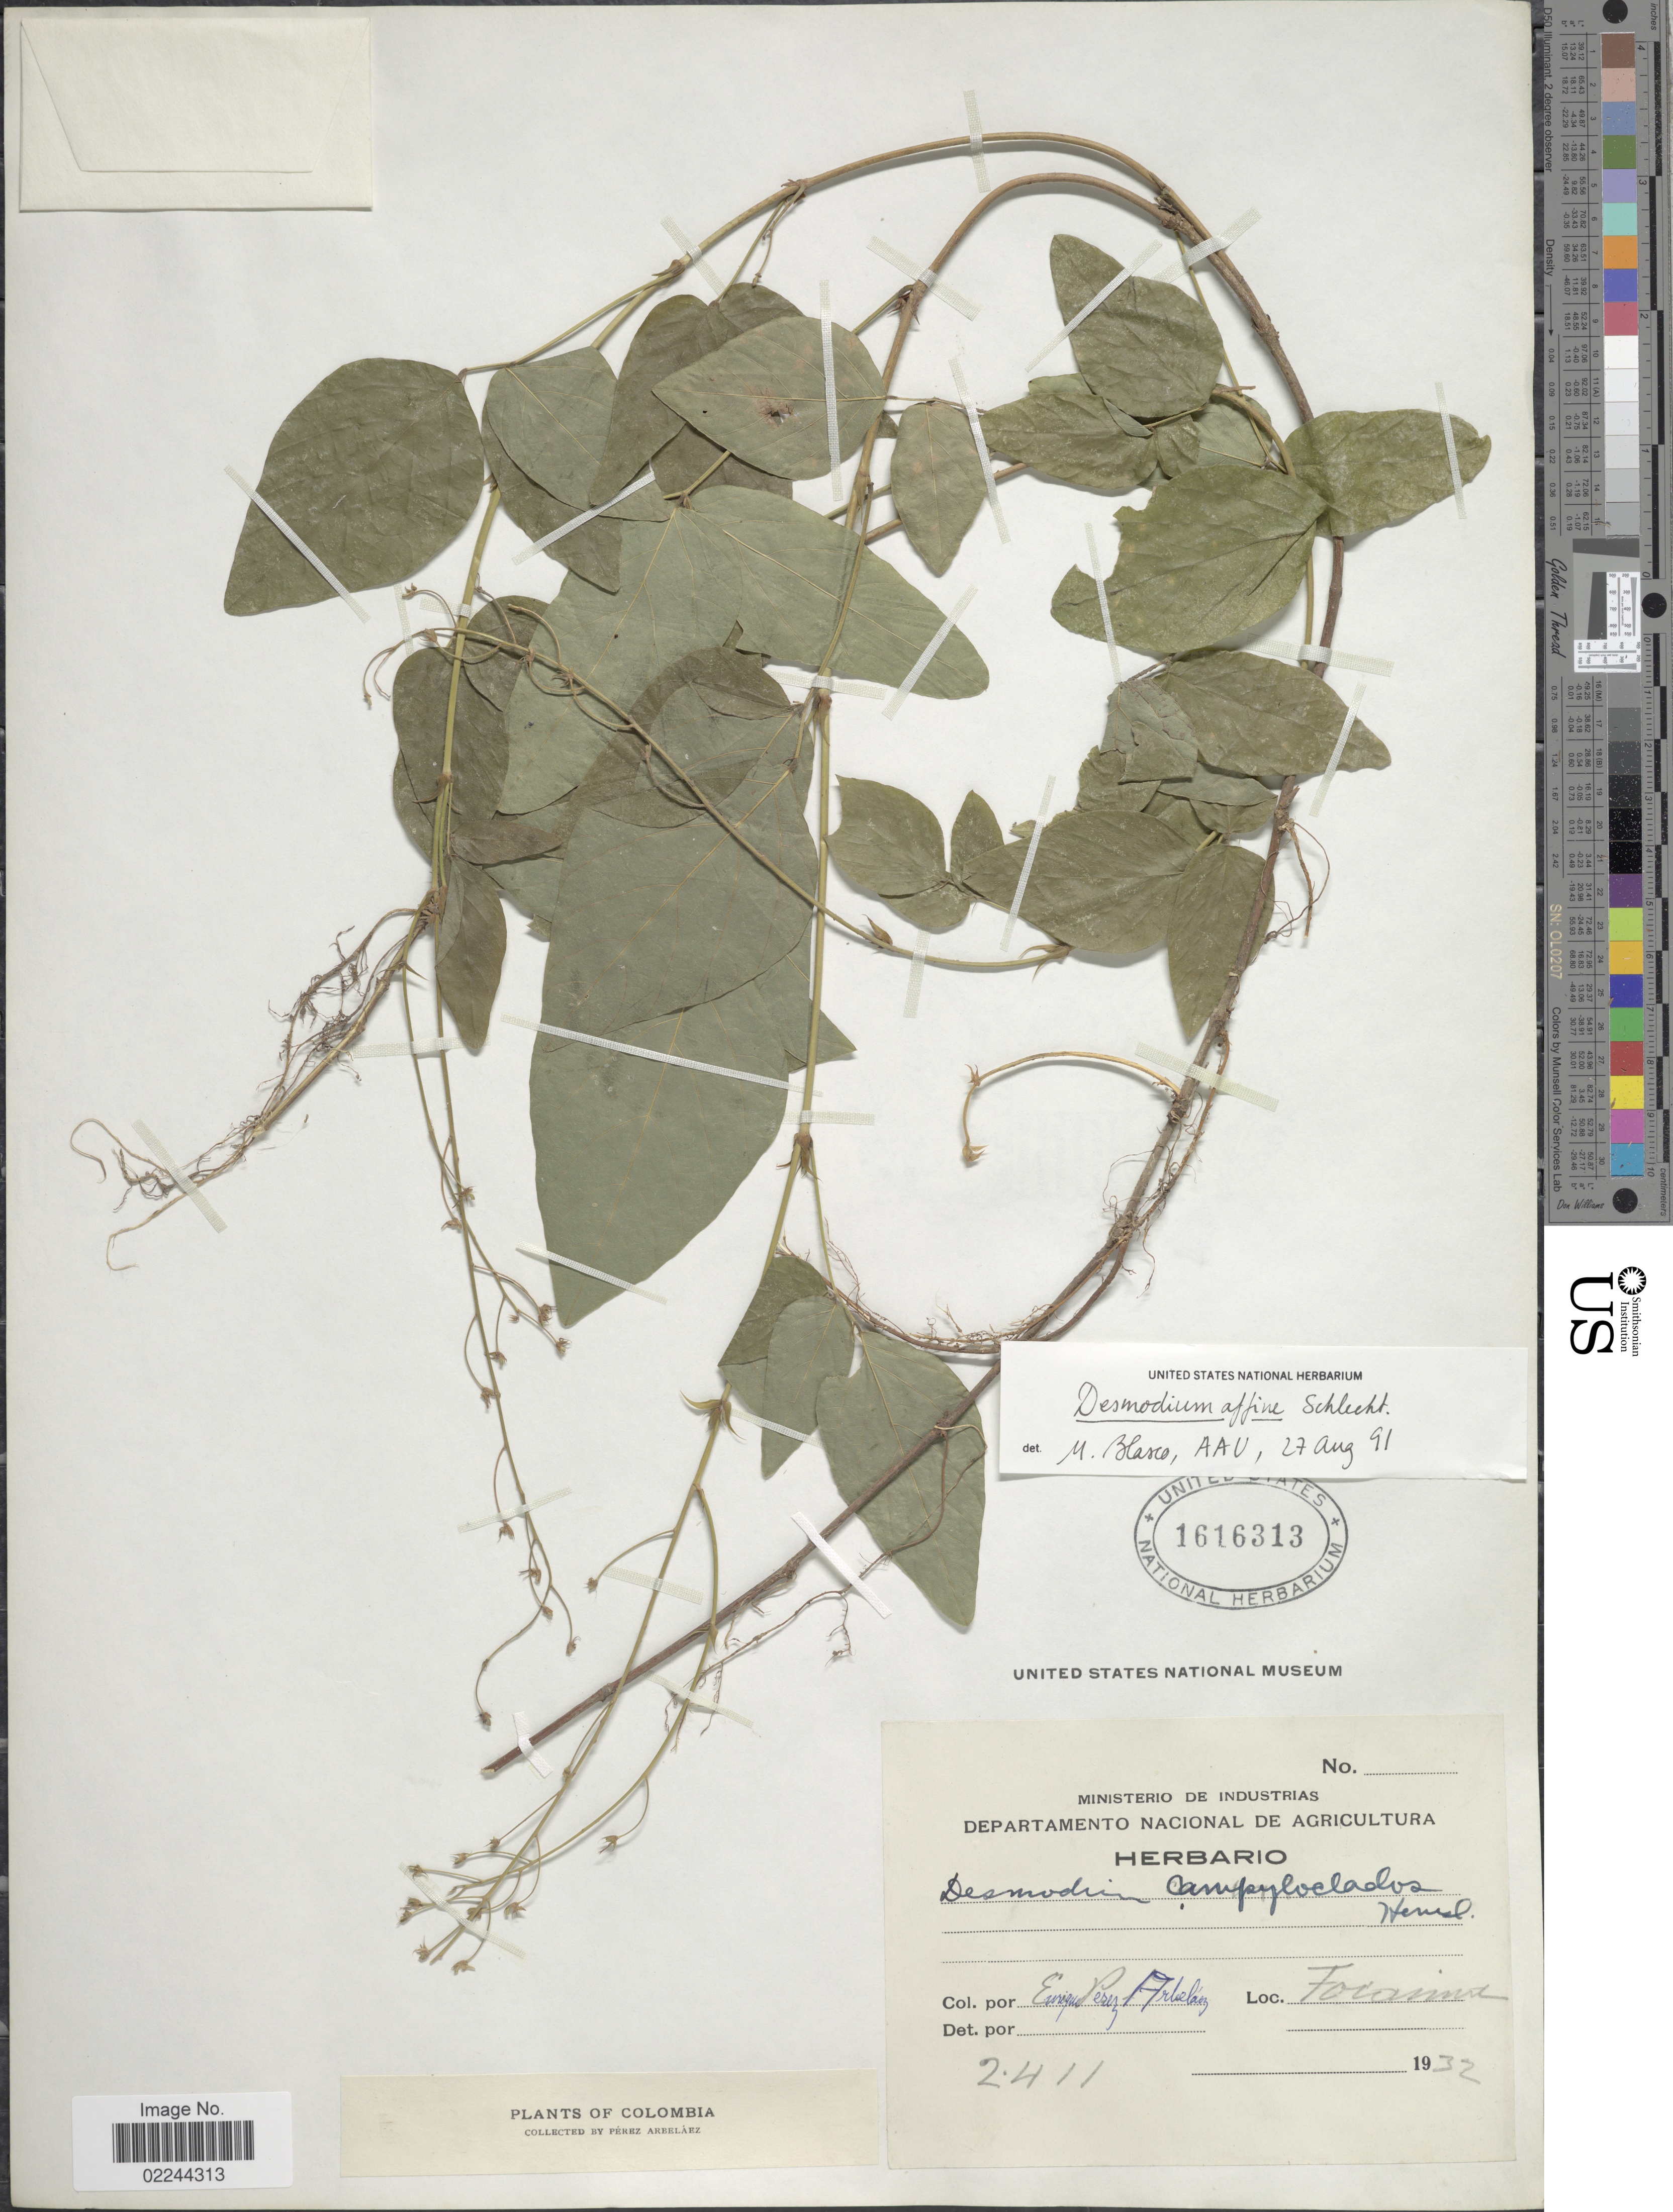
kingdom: Plantae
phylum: Tracheophyta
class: Magnoliopsida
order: Fabales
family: Fabaceae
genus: Desmodium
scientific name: Desmodium affine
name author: Schltdl.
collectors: E. Pérez Arbeláez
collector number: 2411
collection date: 1932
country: Colombia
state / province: Cundinamarca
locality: Tocaima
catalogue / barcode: US 1616313